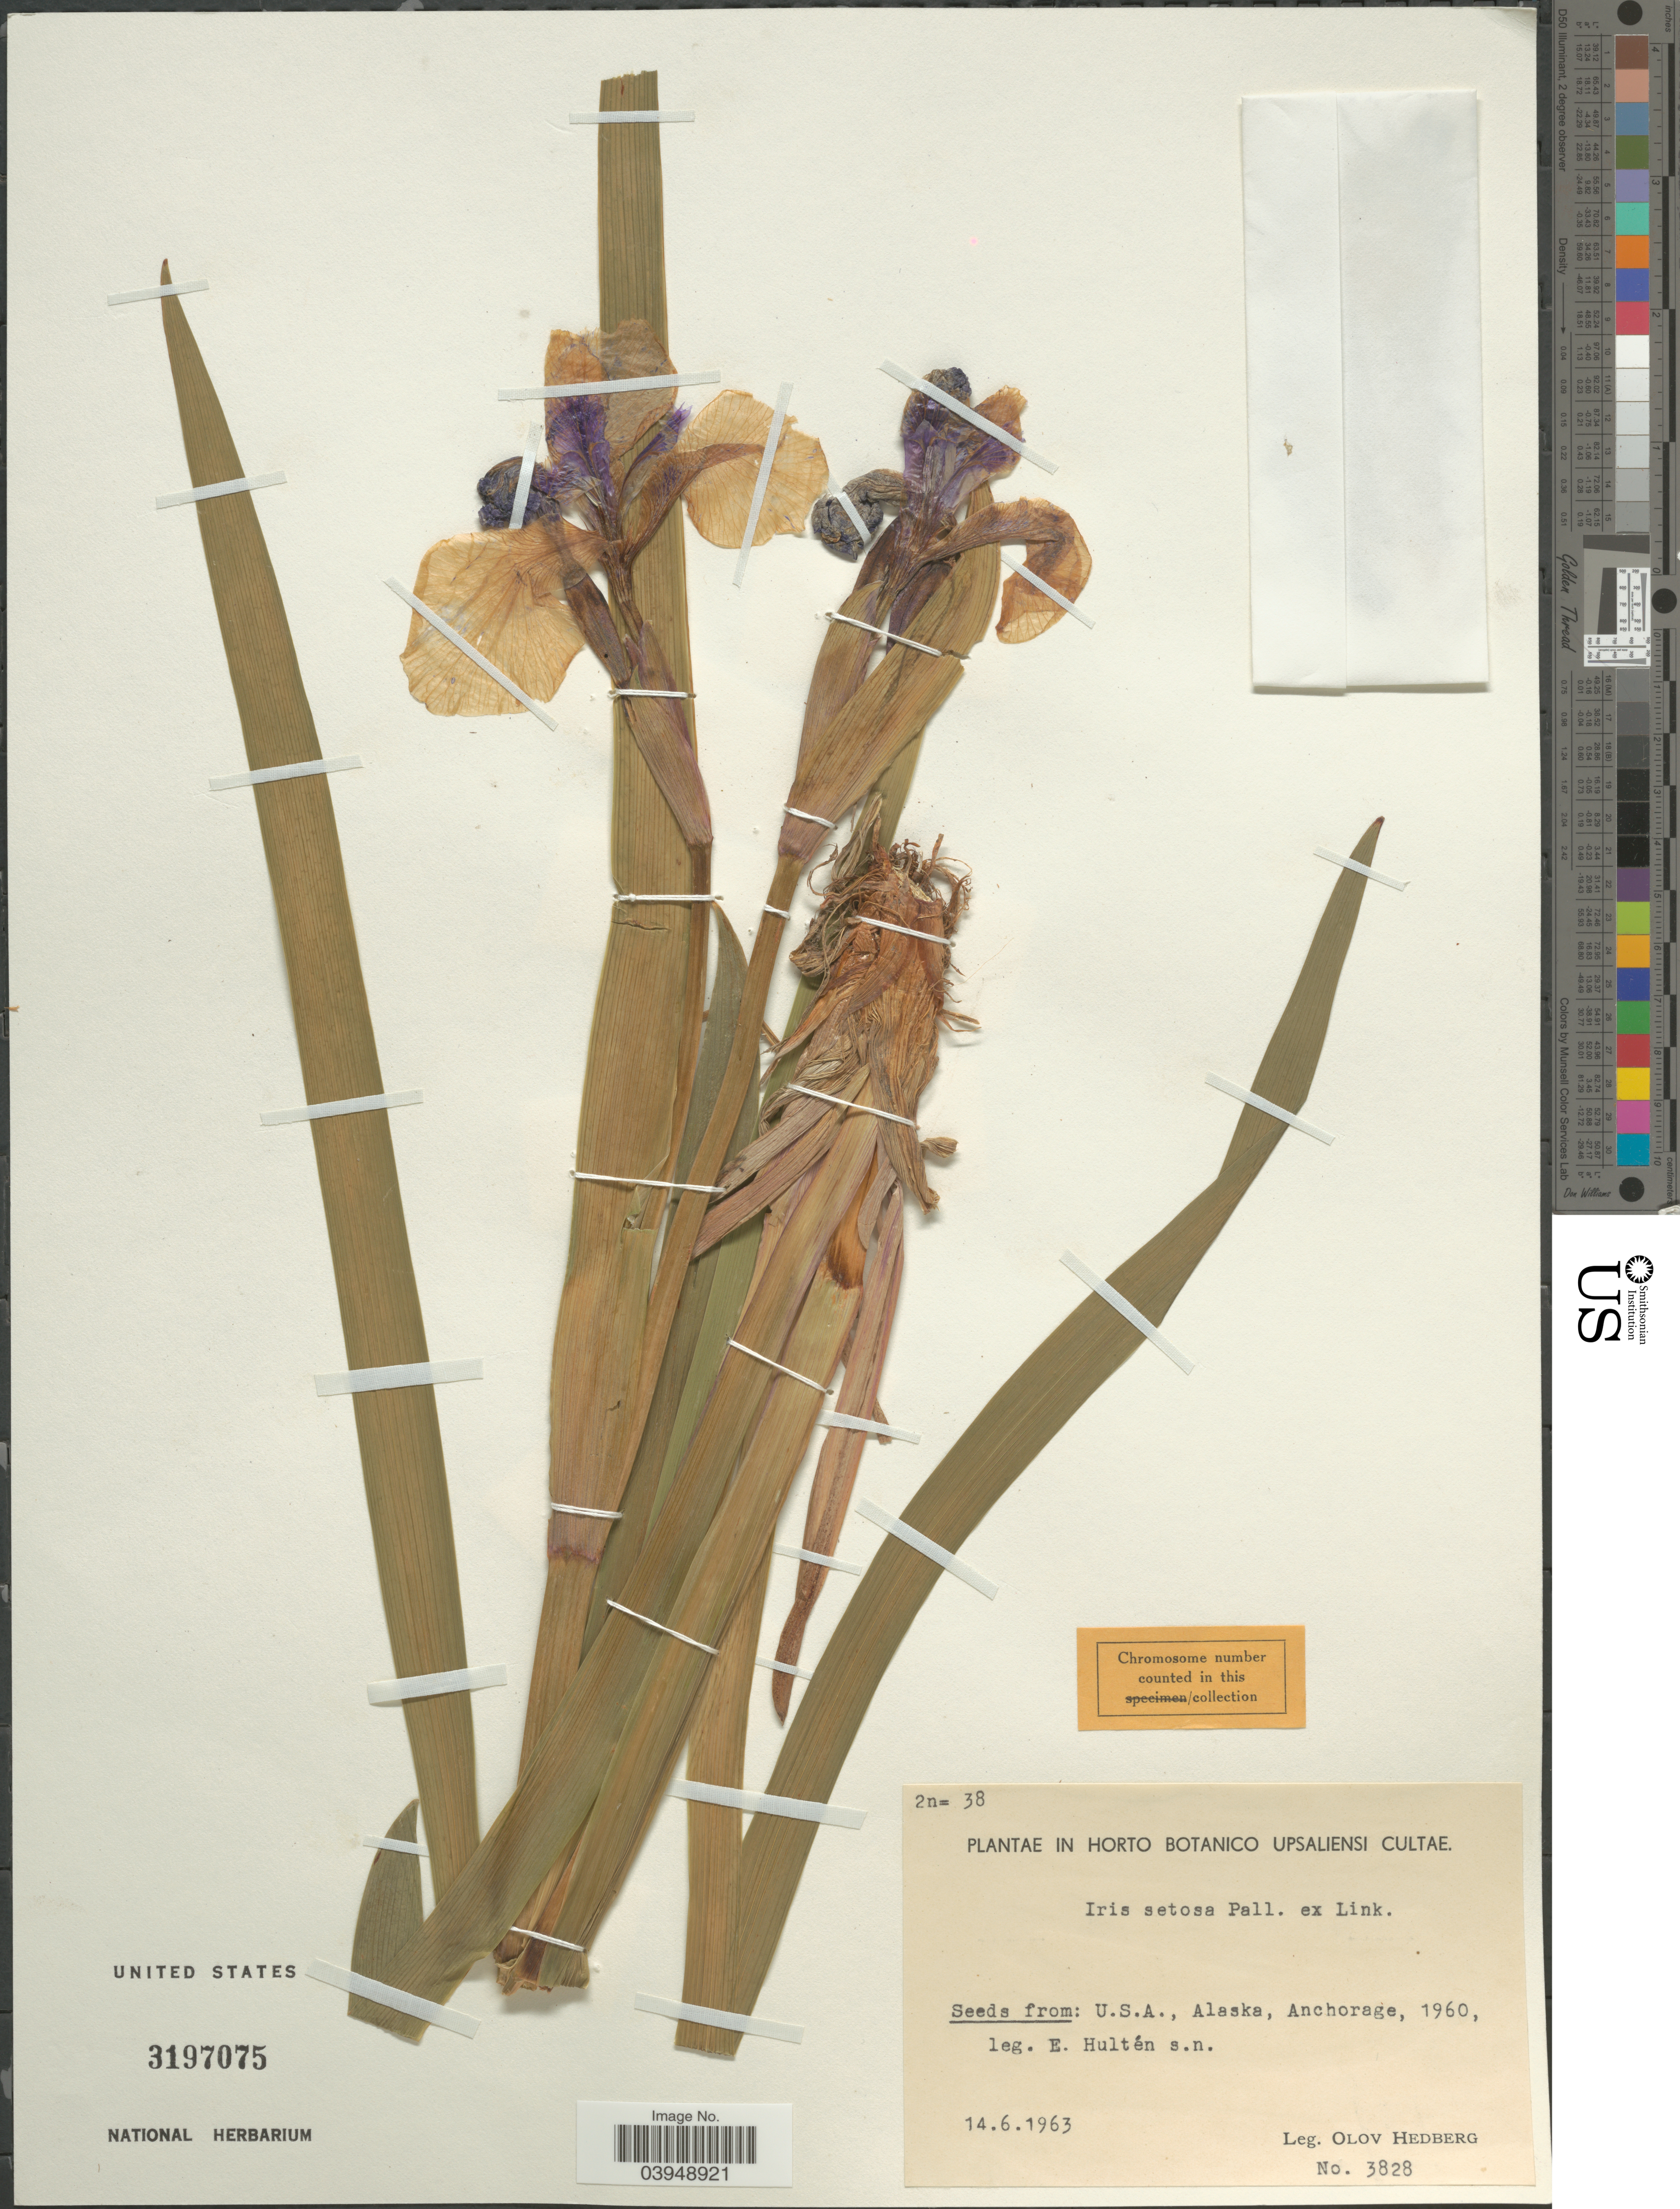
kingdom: Plantae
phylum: Tracheophyta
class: Liliopsida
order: Asparagales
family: Iridaceae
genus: Iris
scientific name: Iris setosa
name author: Pall. ex Link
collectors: O. Hedberg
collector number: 3828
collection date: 1963-06-14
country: Sweden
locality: In Horto Botanico Upsaliensi Cultae.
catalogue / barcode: US 3197075